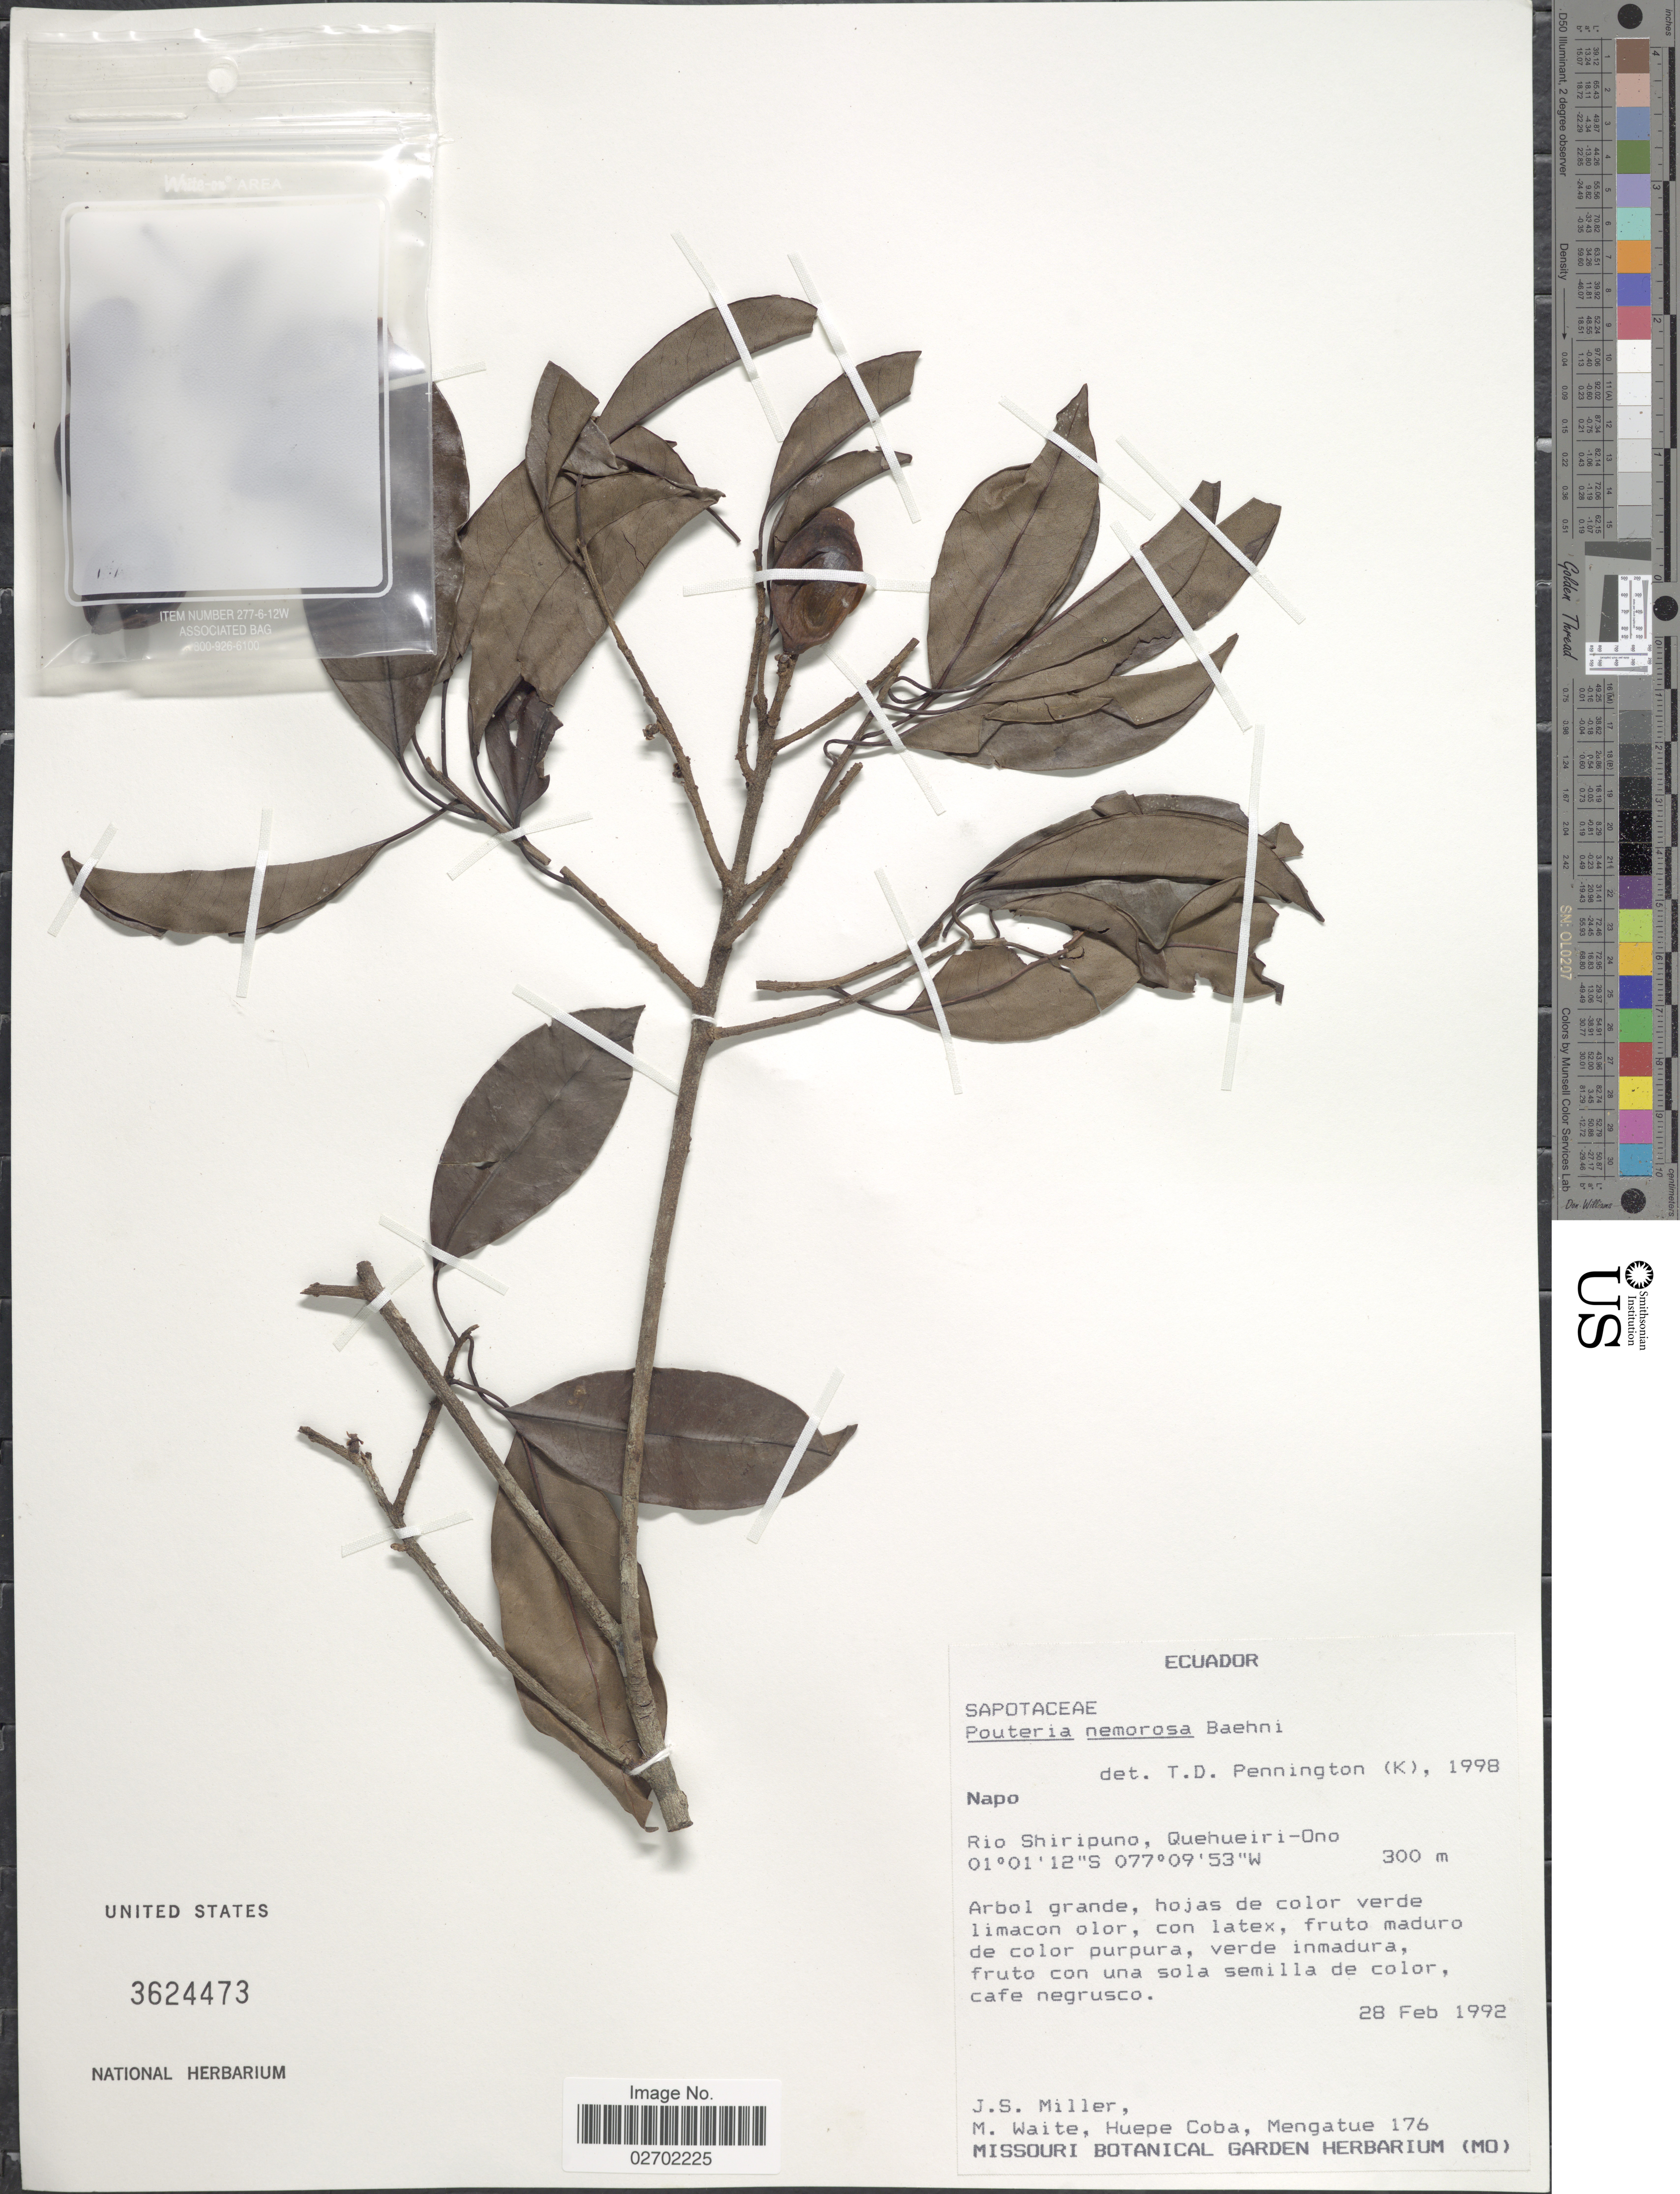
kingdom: Plantae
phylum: Tracheophyta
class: Magnoliopsida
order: Ericales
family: Sapotaceae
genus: Pouteria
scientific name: Pouteria nemorosa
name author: Baehni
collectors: J. S. Miller, M. Waite & Huepe Coba. Méngatue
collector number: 176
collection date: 1992-02-28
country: Ecuador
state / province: Napo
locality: Rio Shiripuno, Quehueiri-Ono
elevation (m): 300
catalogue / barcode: US 3624473